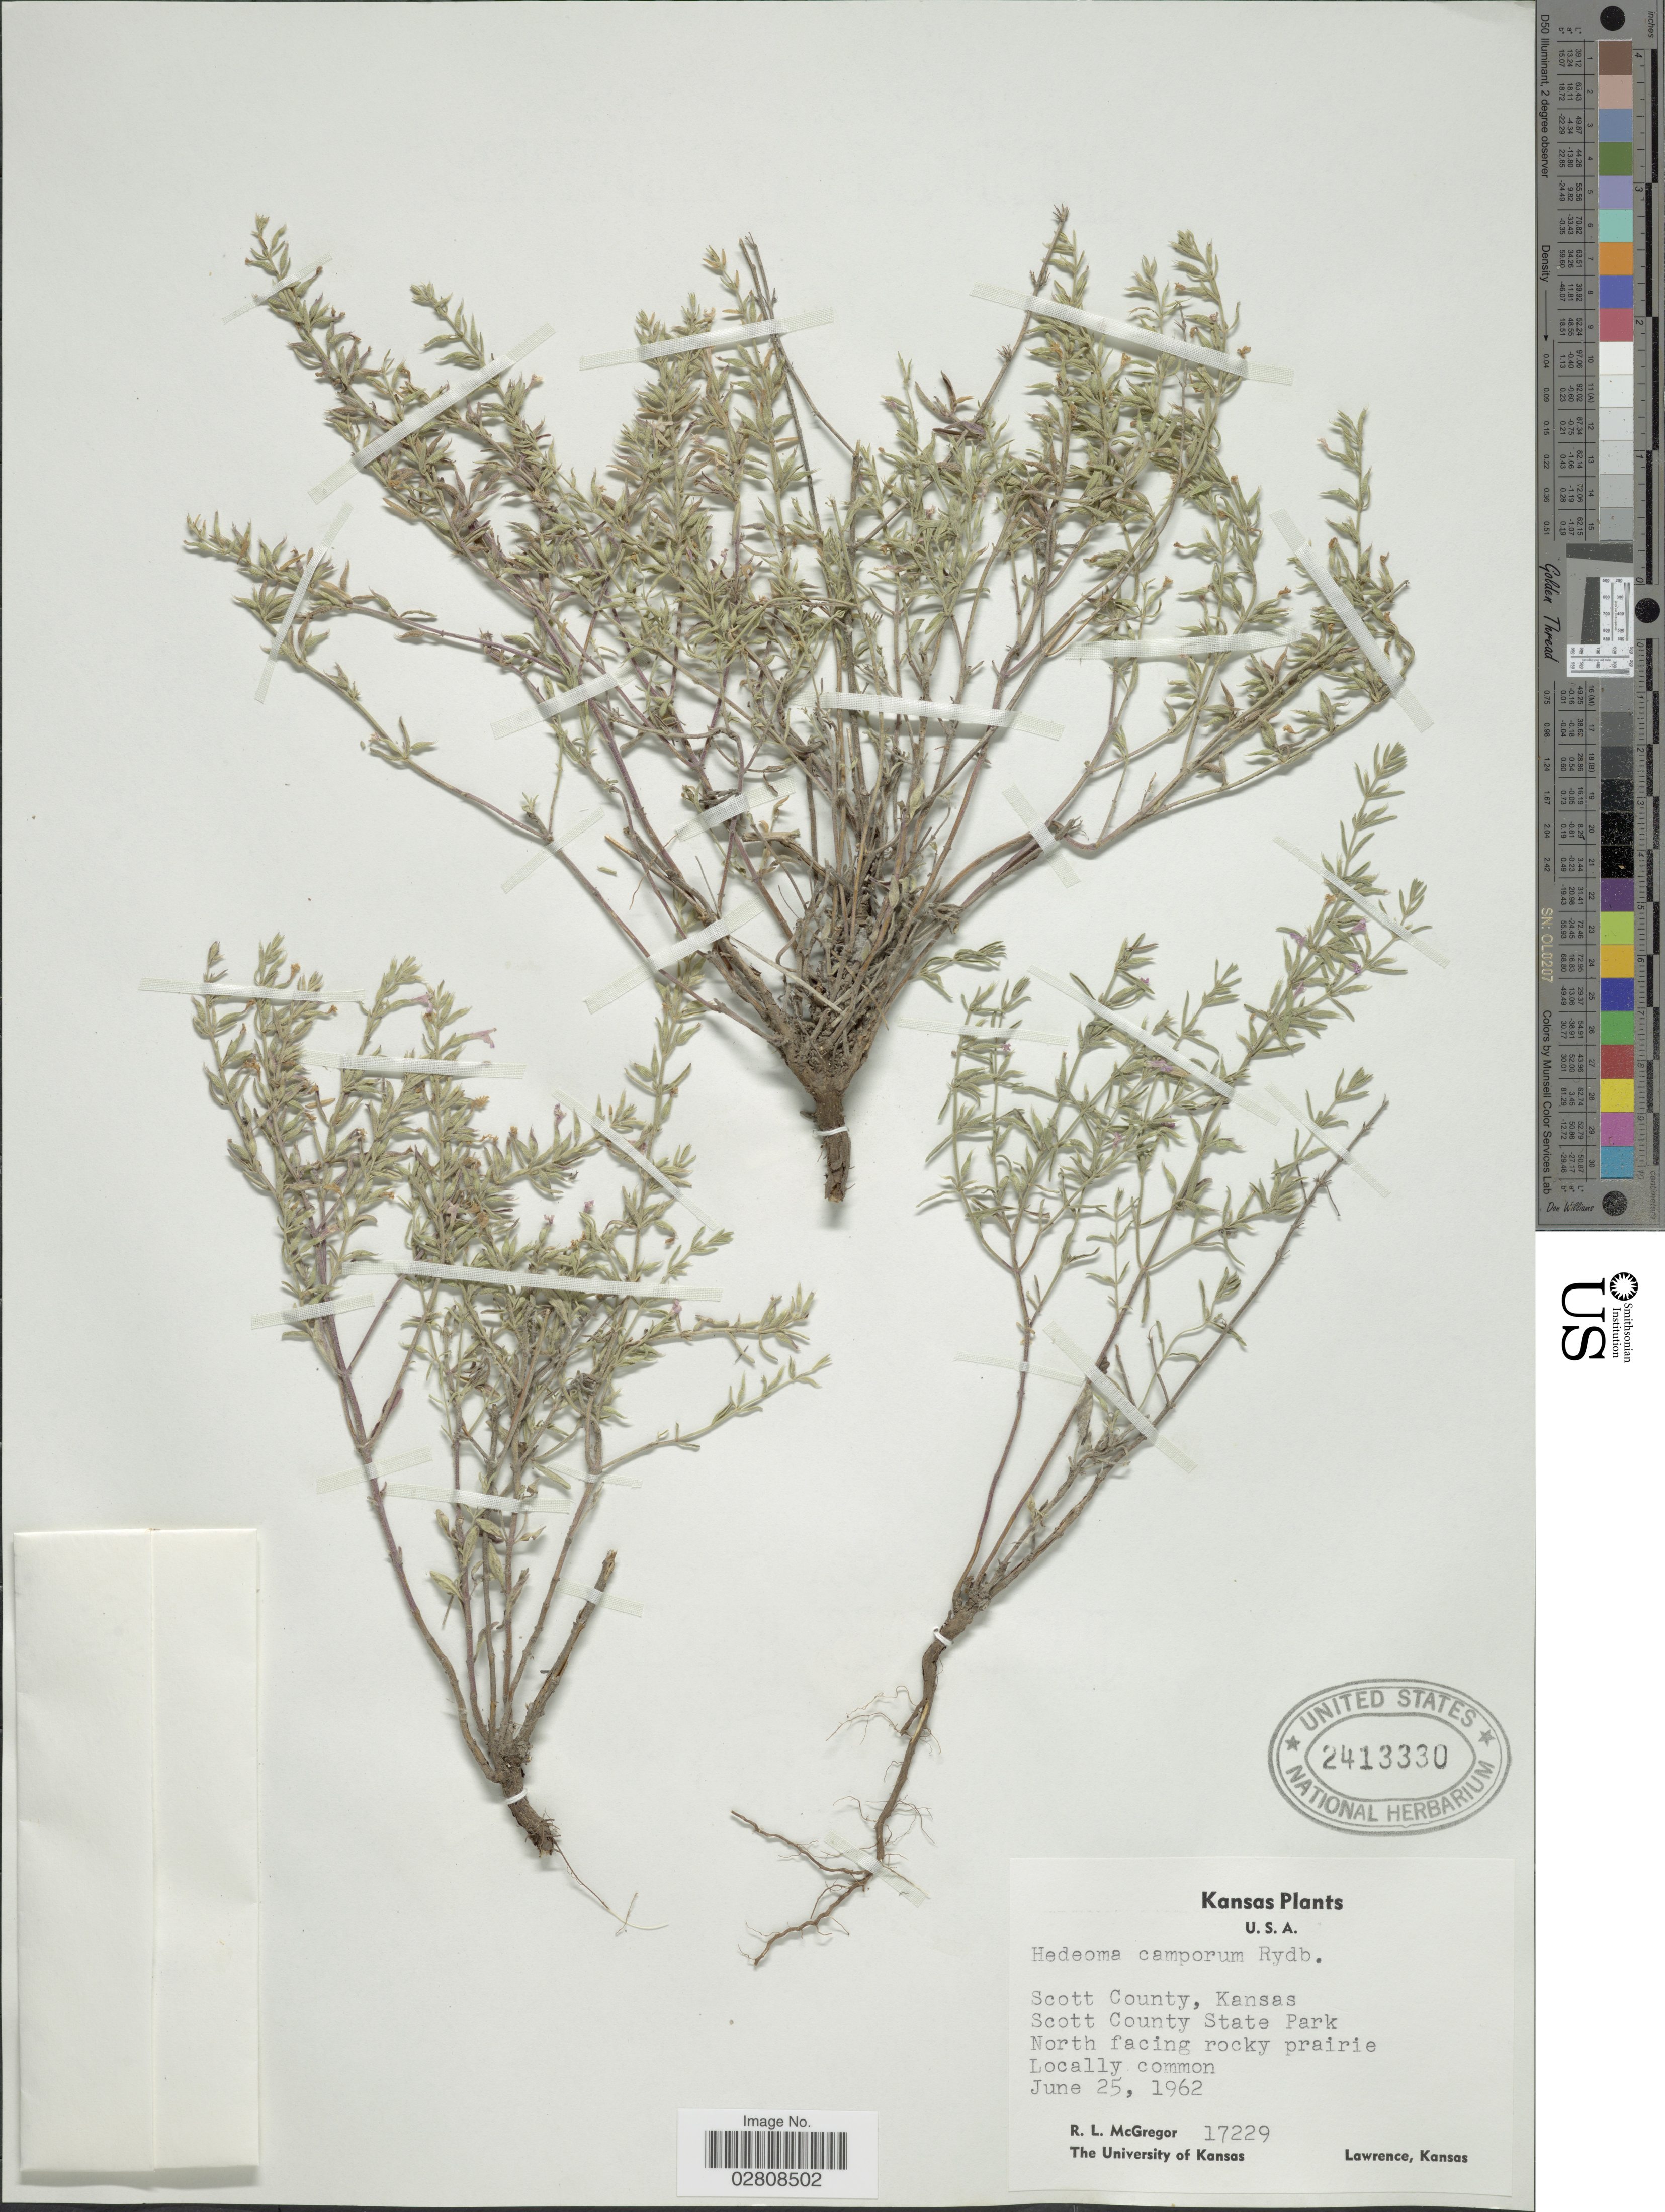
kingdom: Plantae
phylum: Tracheophyta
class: Magnoliopsida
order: Lamiales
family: Lamiaceae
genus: Hedeoma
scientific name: Hedeoma camporum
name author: Rydb.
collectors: R. McGregor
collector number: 17229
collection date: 1962-06-25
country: United States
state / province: Kansas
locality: Scott County. Scott County State Park. North facing rocky prairie.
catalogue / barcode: US 2413330